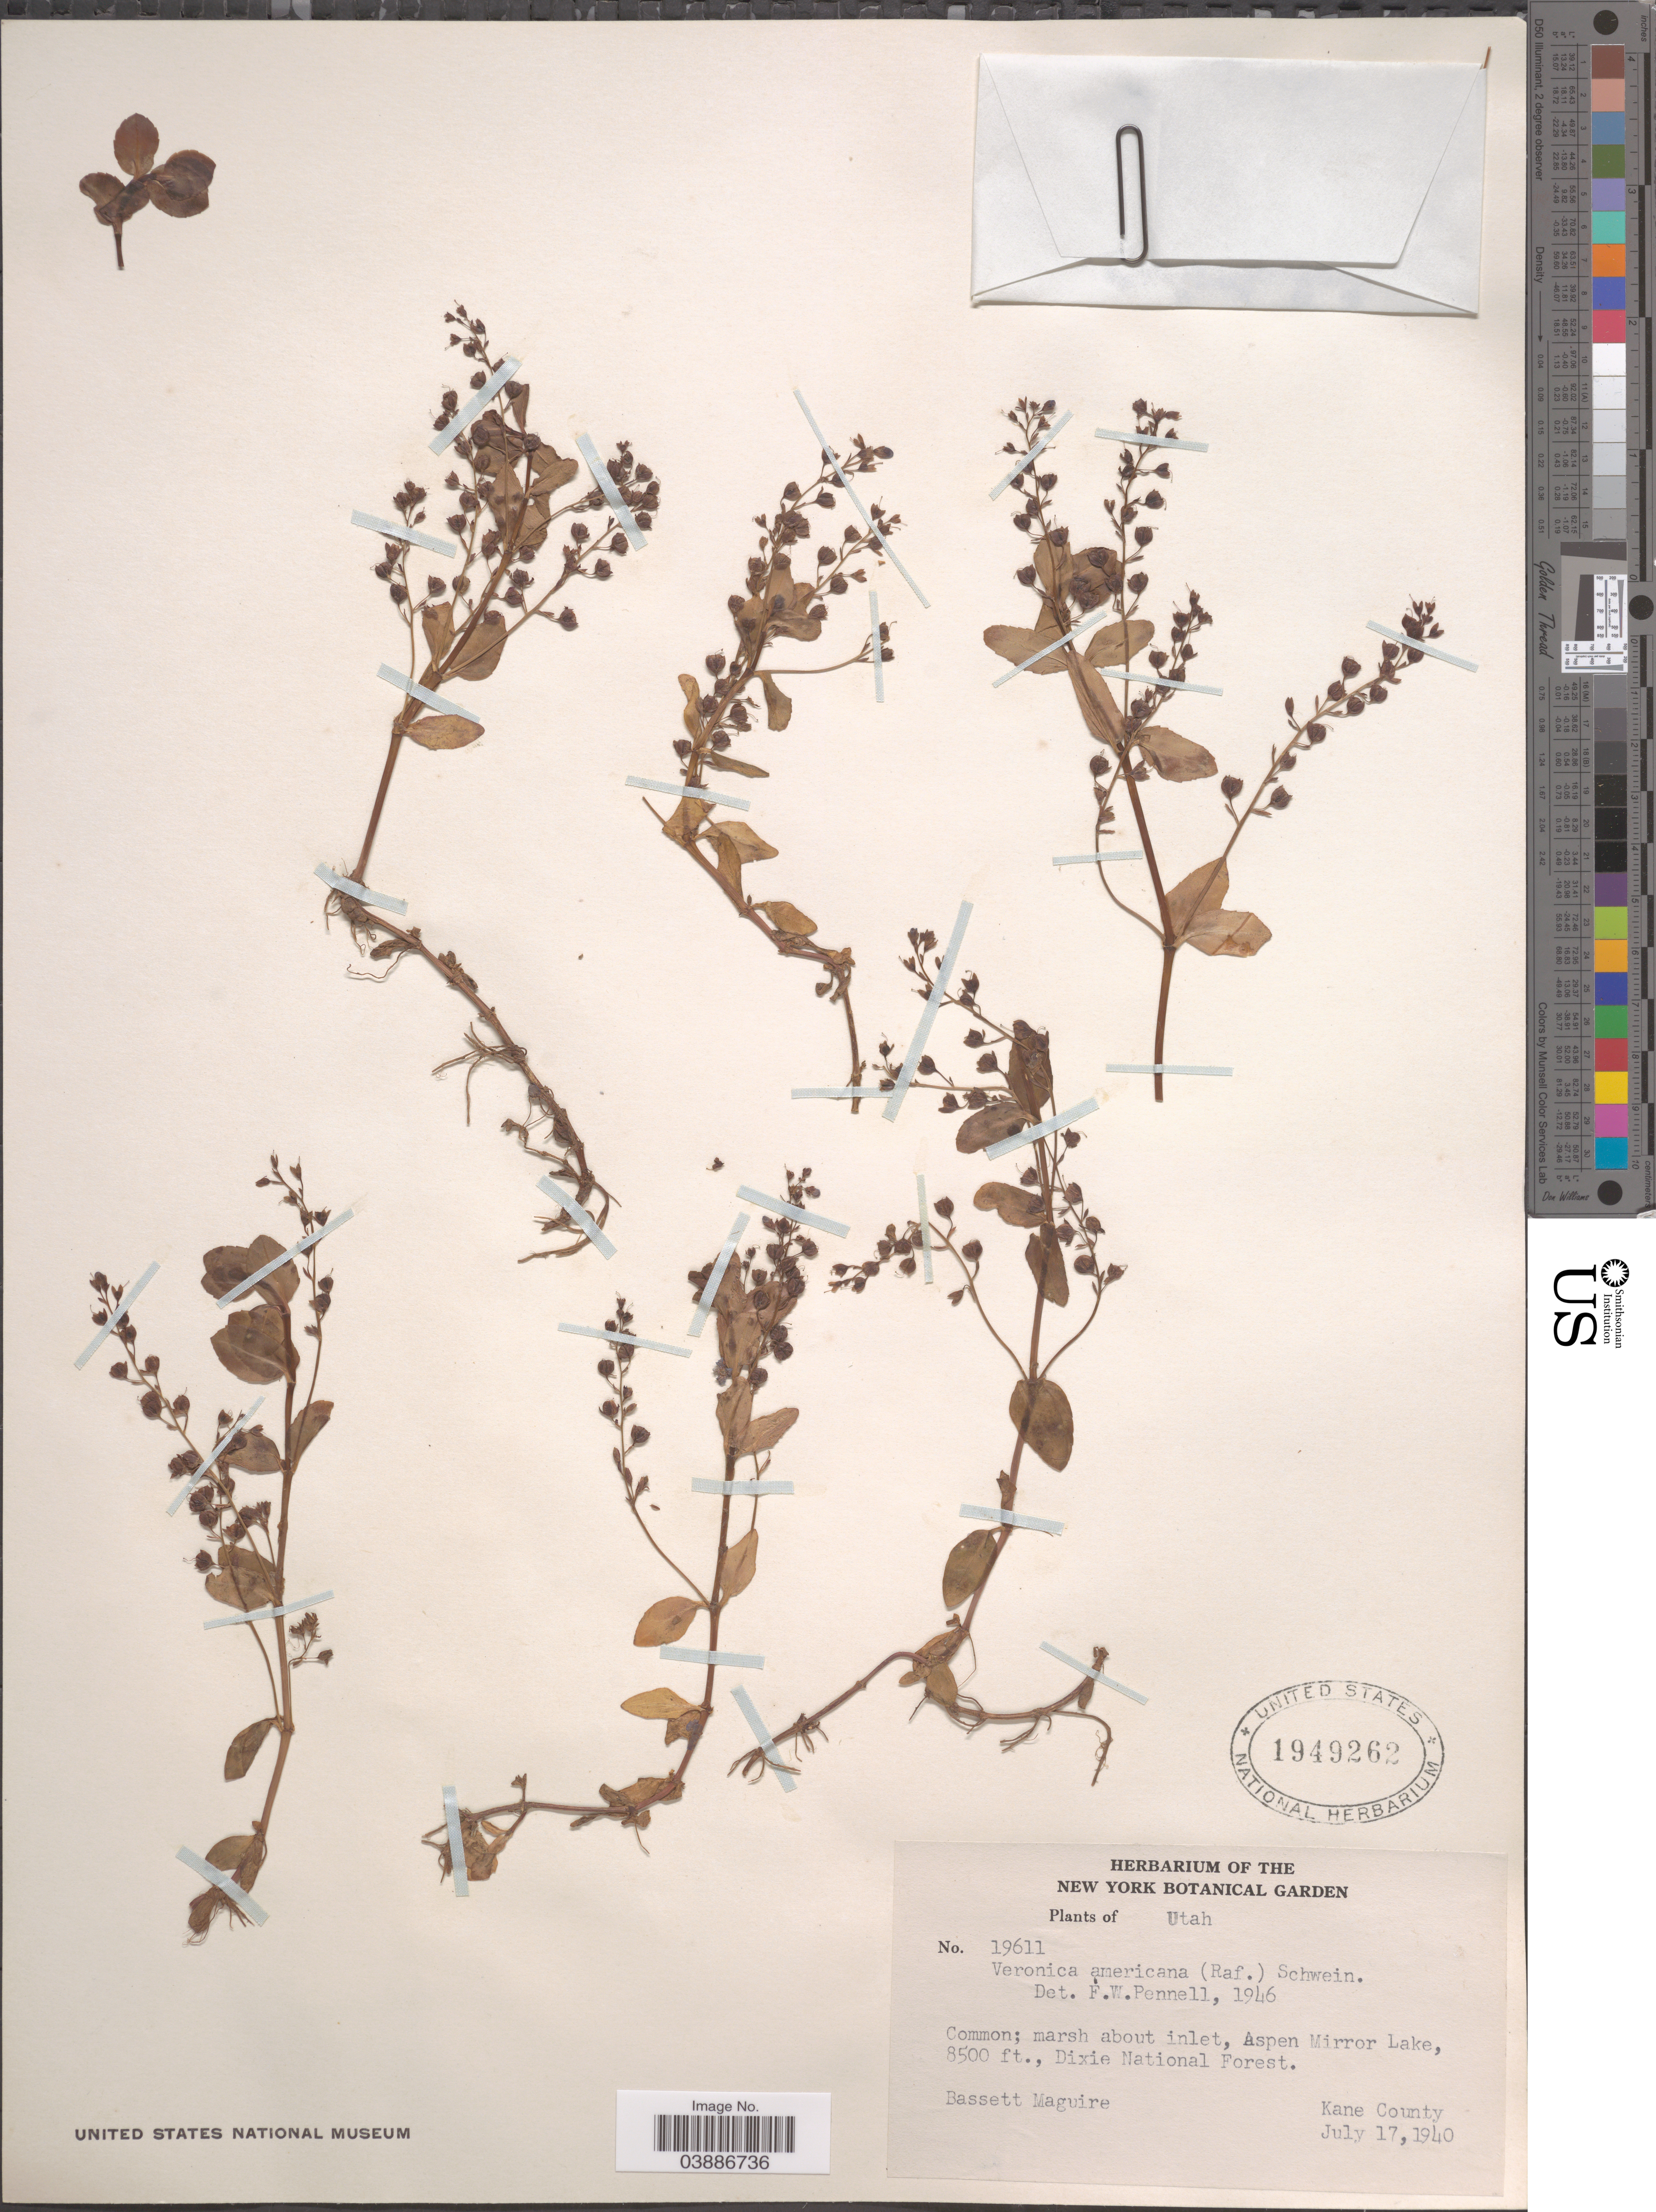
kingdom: Plantae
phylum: Tracheophyta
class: Magnoliopsida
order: Lamiales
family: Plantaginaceae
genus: Veronica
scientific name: Veronica americana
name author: Schwein. ex Benth.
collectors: B. Maguire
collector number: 19611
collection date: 1940-07-17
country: United States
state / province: Utah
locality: Aspen Mirror Lake, Dixie National Forest. Kane County.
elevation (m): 2591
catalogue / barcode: US 1949262